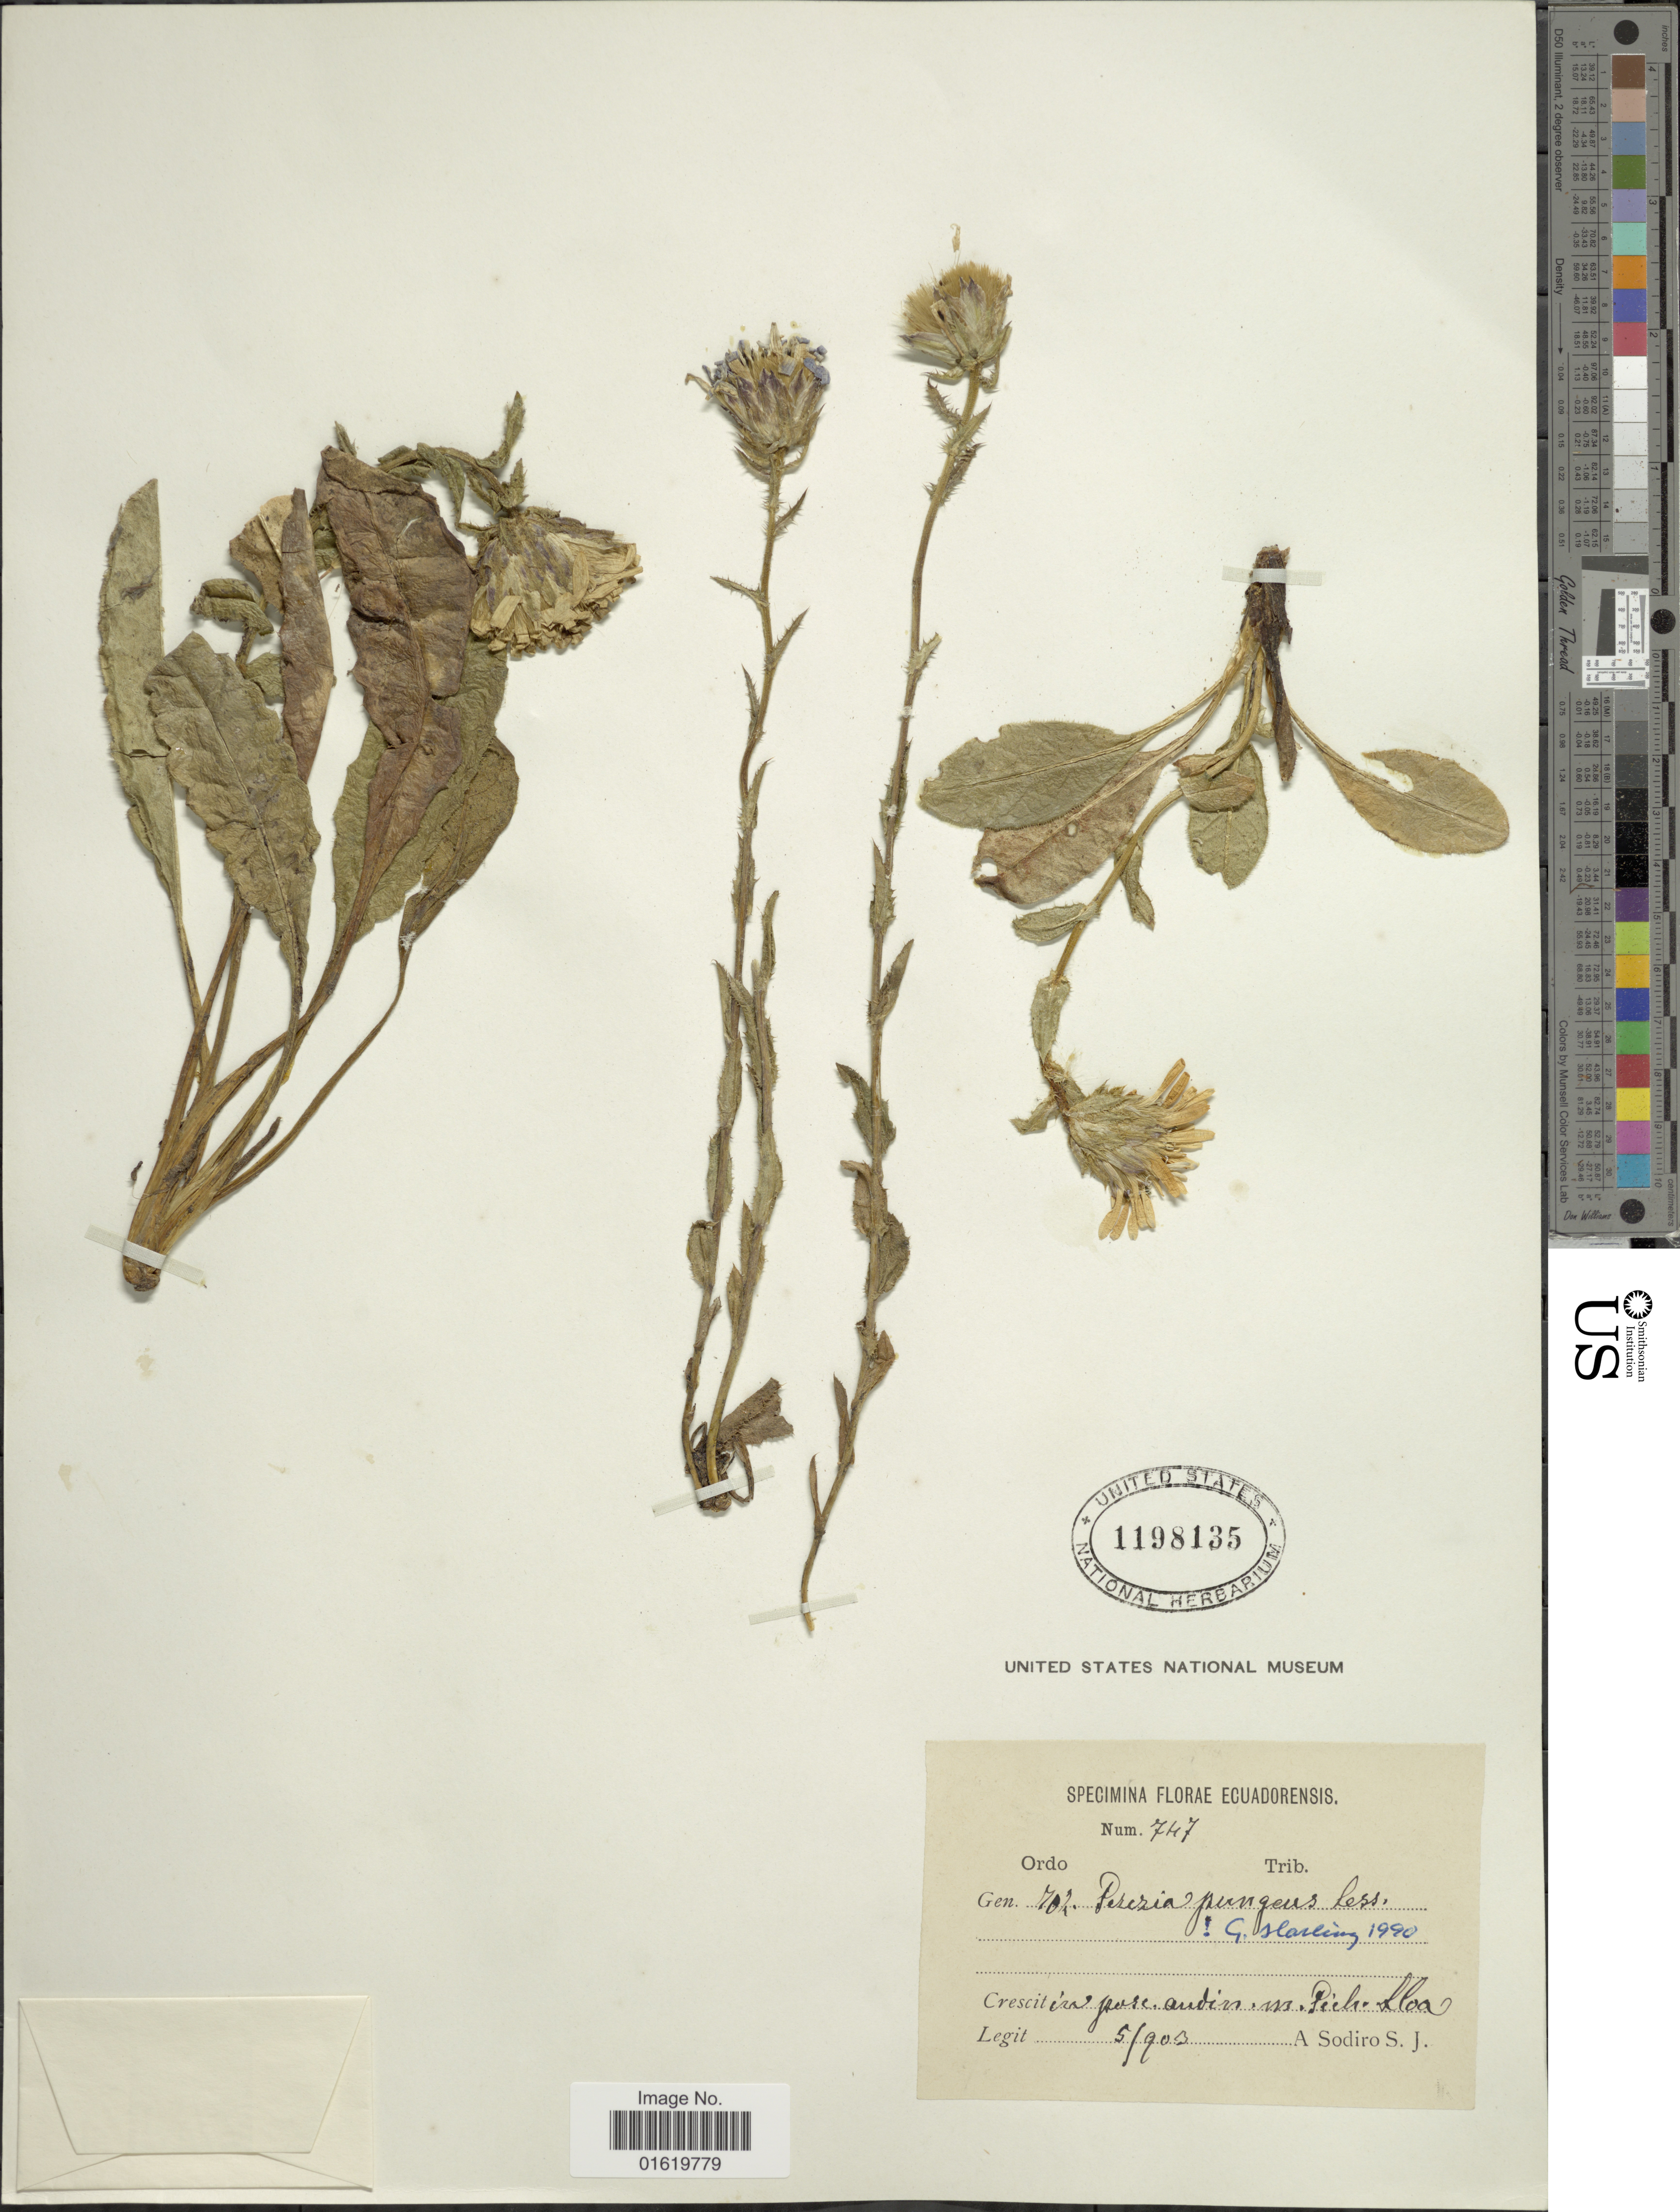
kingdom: Plantae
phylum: Tracheophyta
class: Magnoliopsida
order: Asterales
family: Asteraceae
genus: Perezia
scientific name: Perezia pungens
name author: (Humb. & Bonpl.) Less.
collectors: A. Sodiro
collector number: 747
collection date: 1903-05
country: Ecuador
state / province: Pichincha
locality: Crescit in pasc. andin. m. Pich. Lloa.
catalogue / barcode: US 1198135